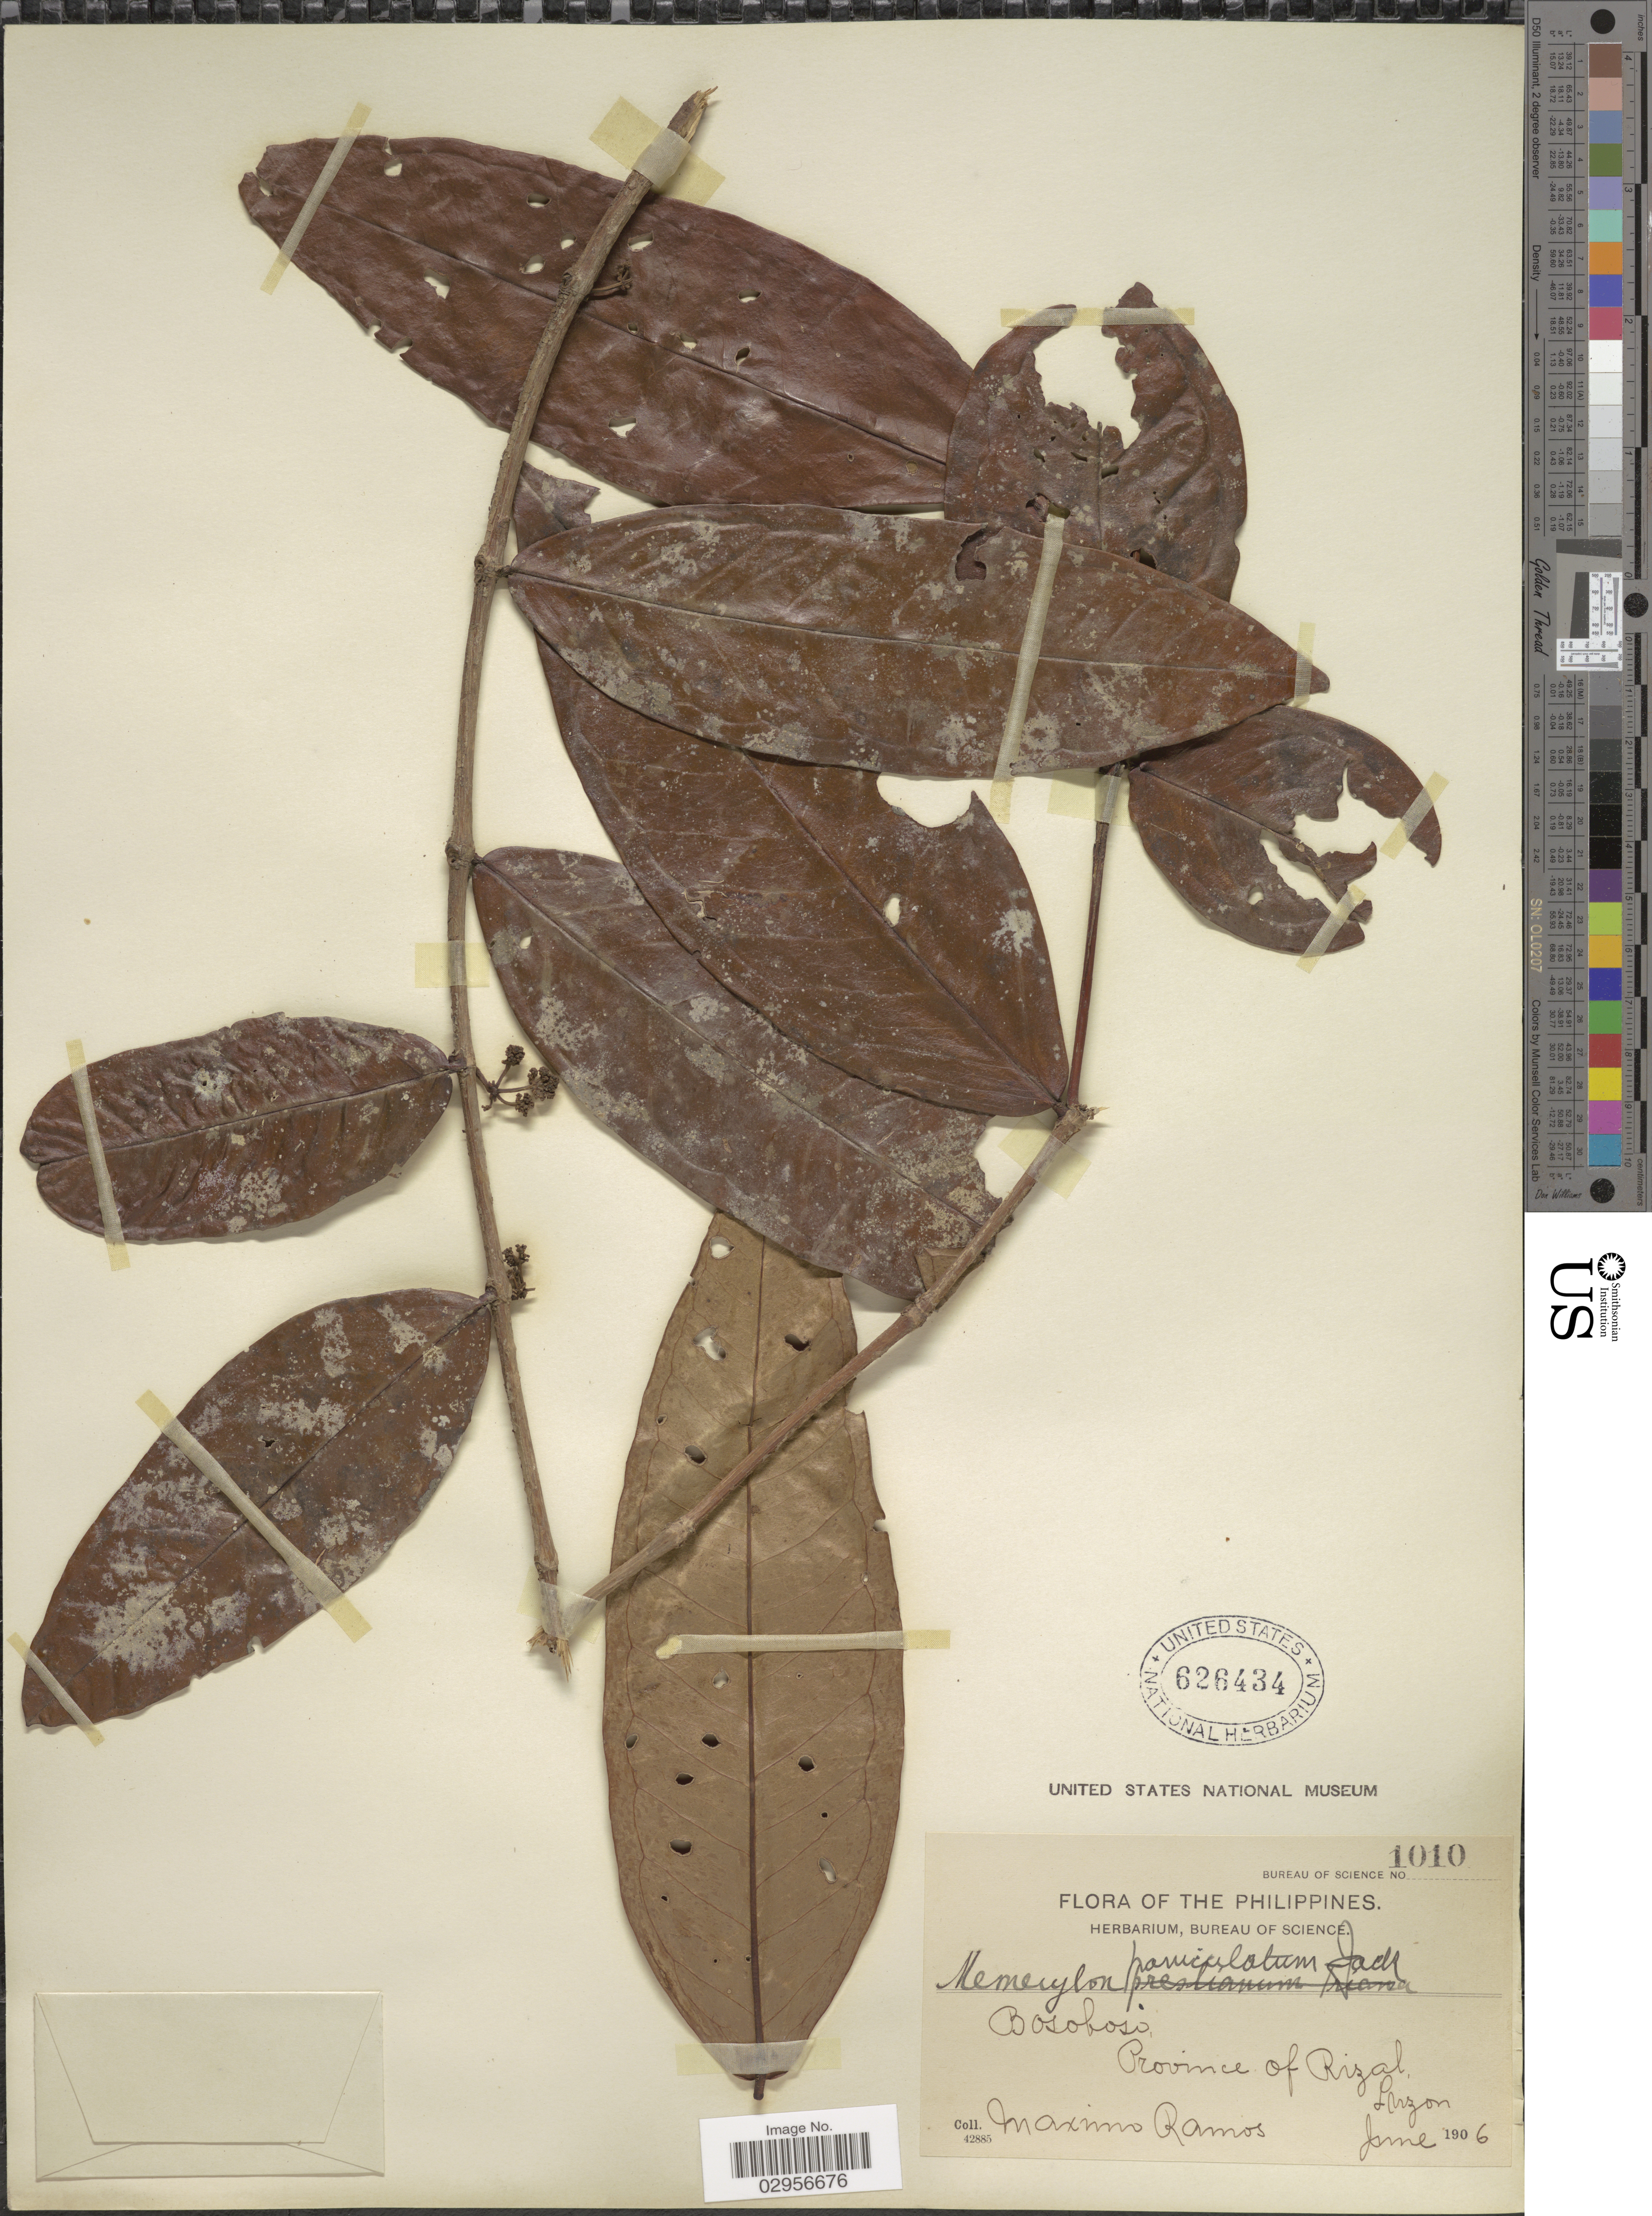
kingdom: Plantae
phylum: Tracheophyta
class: Magnoliopsida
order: Myrtales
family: Melastomataceae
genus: Memecylon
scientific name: Memecylon paniculatum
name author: Jack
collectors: M. Ramos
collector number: Bureau of Science 1010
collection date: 1906-06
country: Philippines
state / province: Calabarzon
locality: Bosoboso, Province of Rizal, Luzon.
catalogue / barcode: US 626434